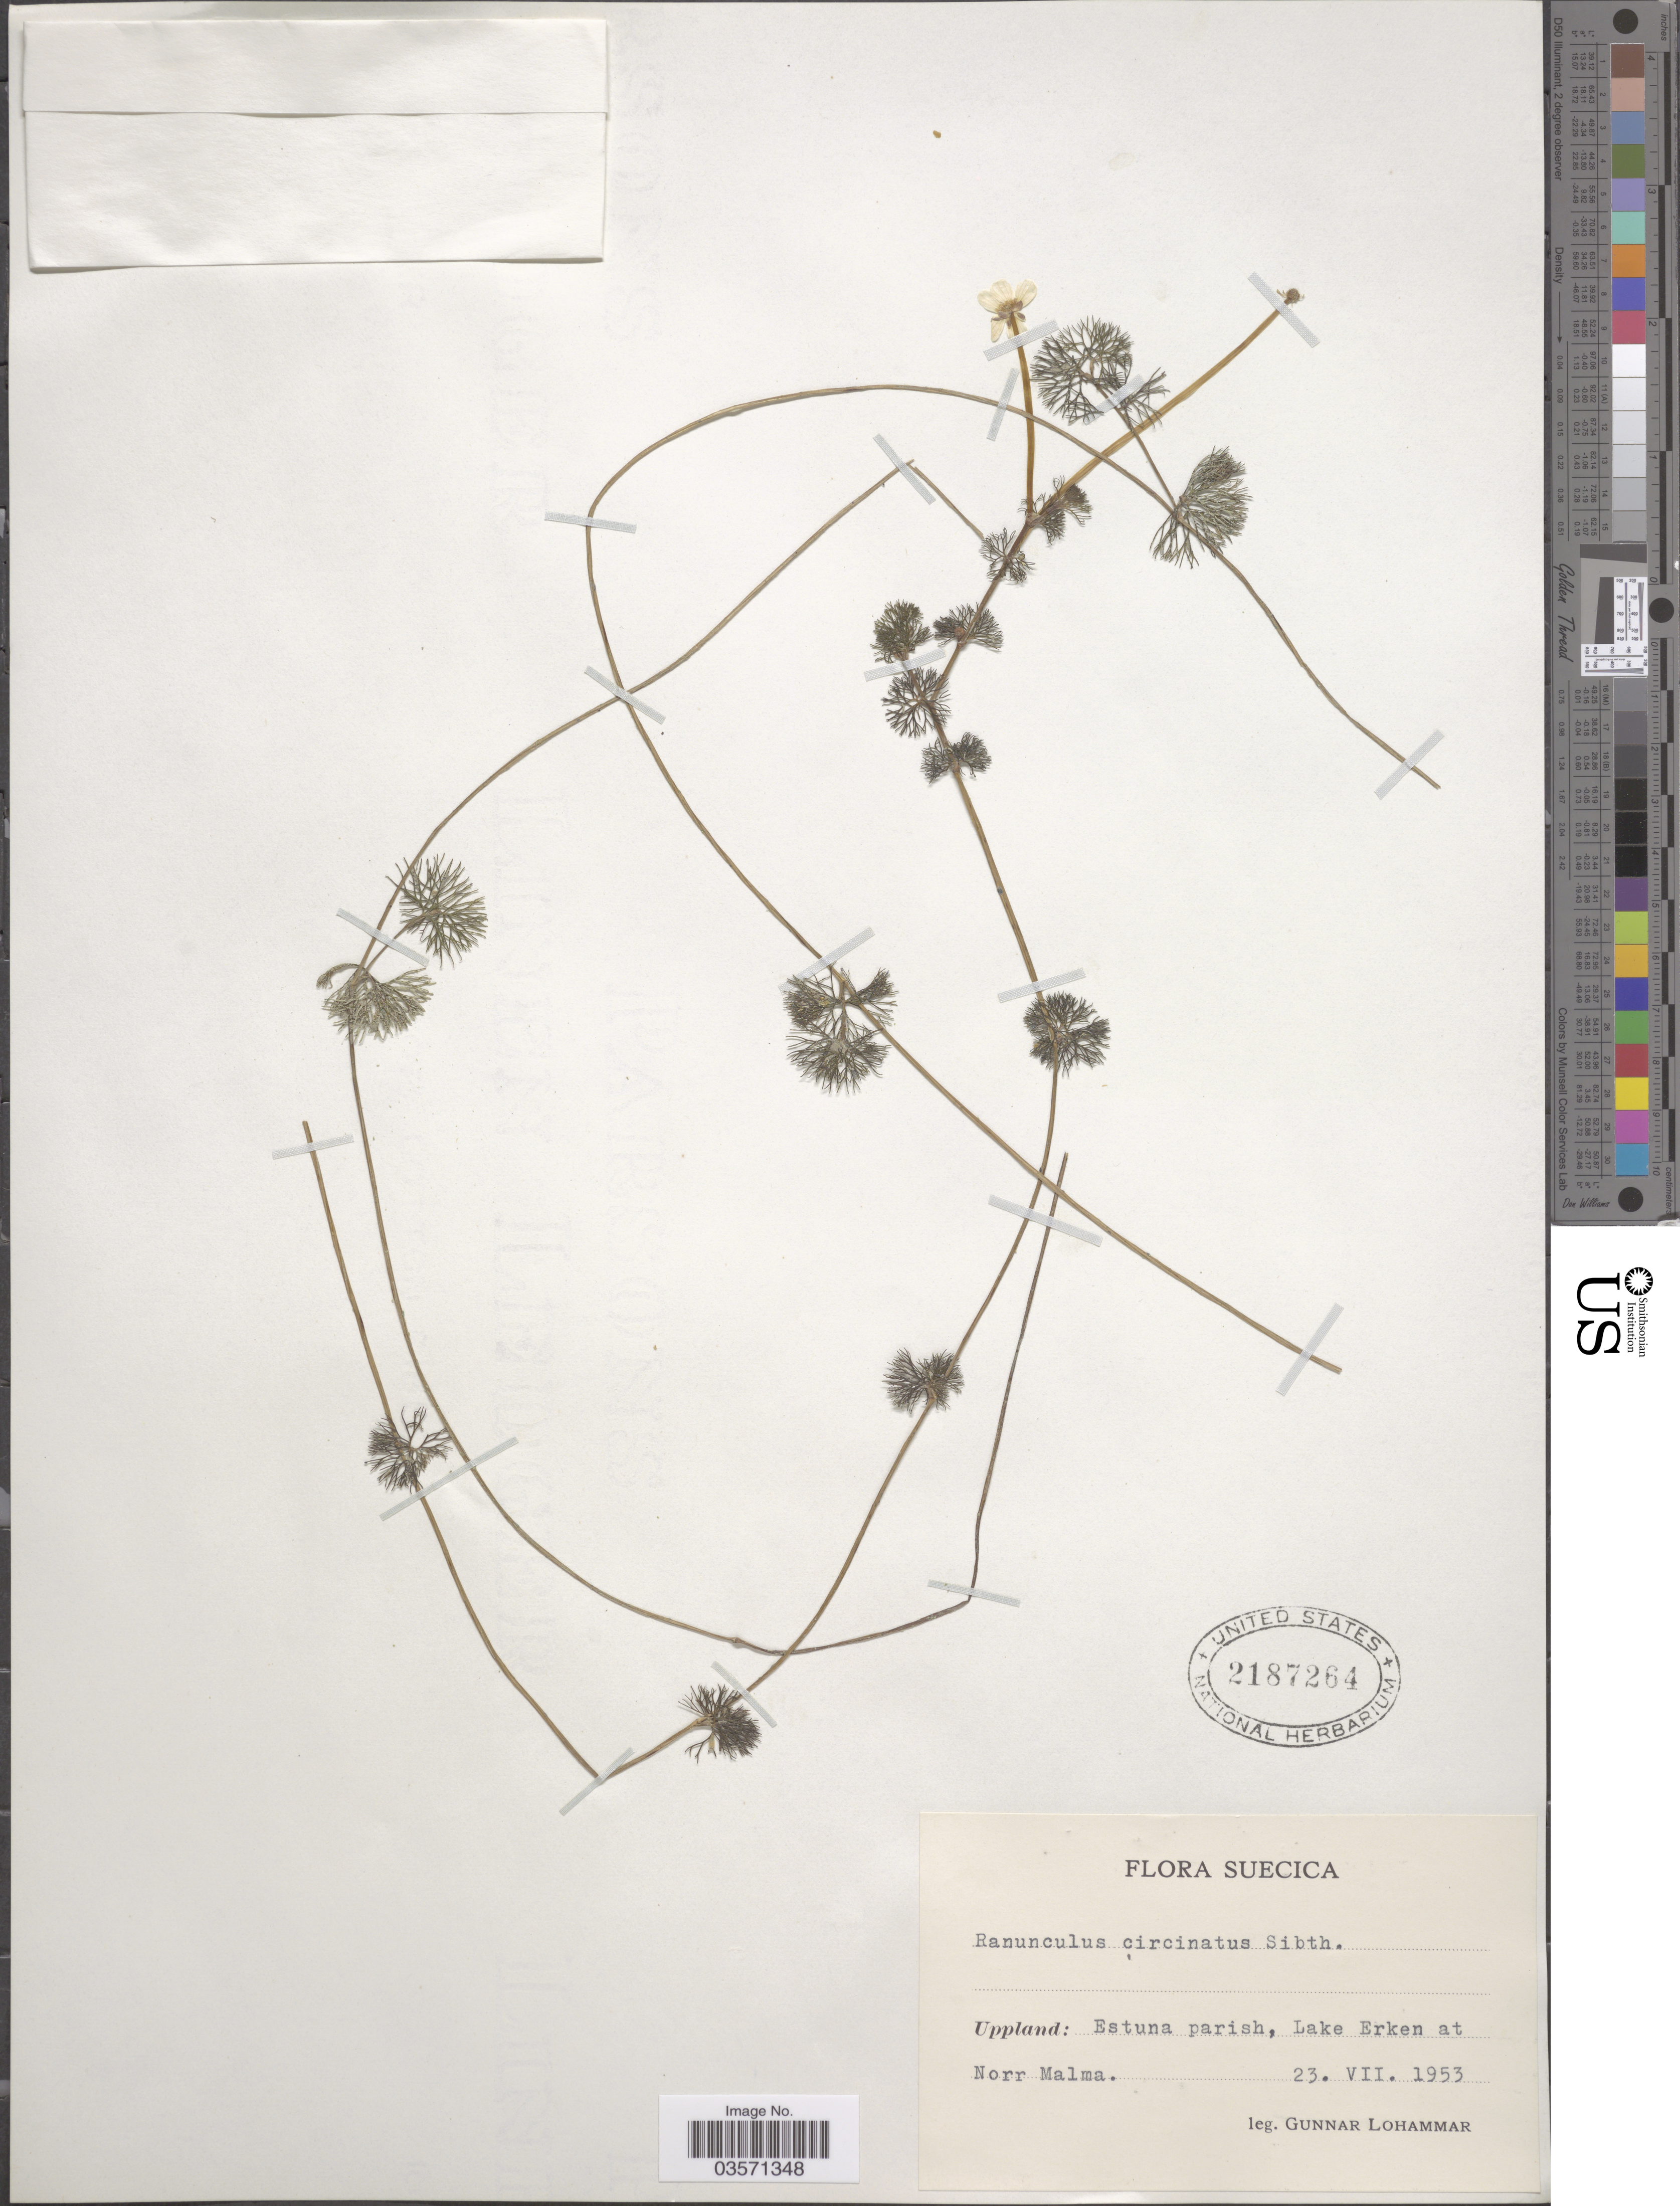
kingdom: Plantae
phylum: Tracheophyta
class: Magnoliopsida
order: Ranunculales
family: Ranunculaceae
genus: Ranunculus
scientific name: Ranunculus circinatus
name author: Sibth.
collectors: G. Lohammar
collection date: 1953-07-23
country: Sweden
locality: Suecica. Uppland: Estuna parish, Lake Erken at Norr Malma.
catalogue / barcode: US 2187264